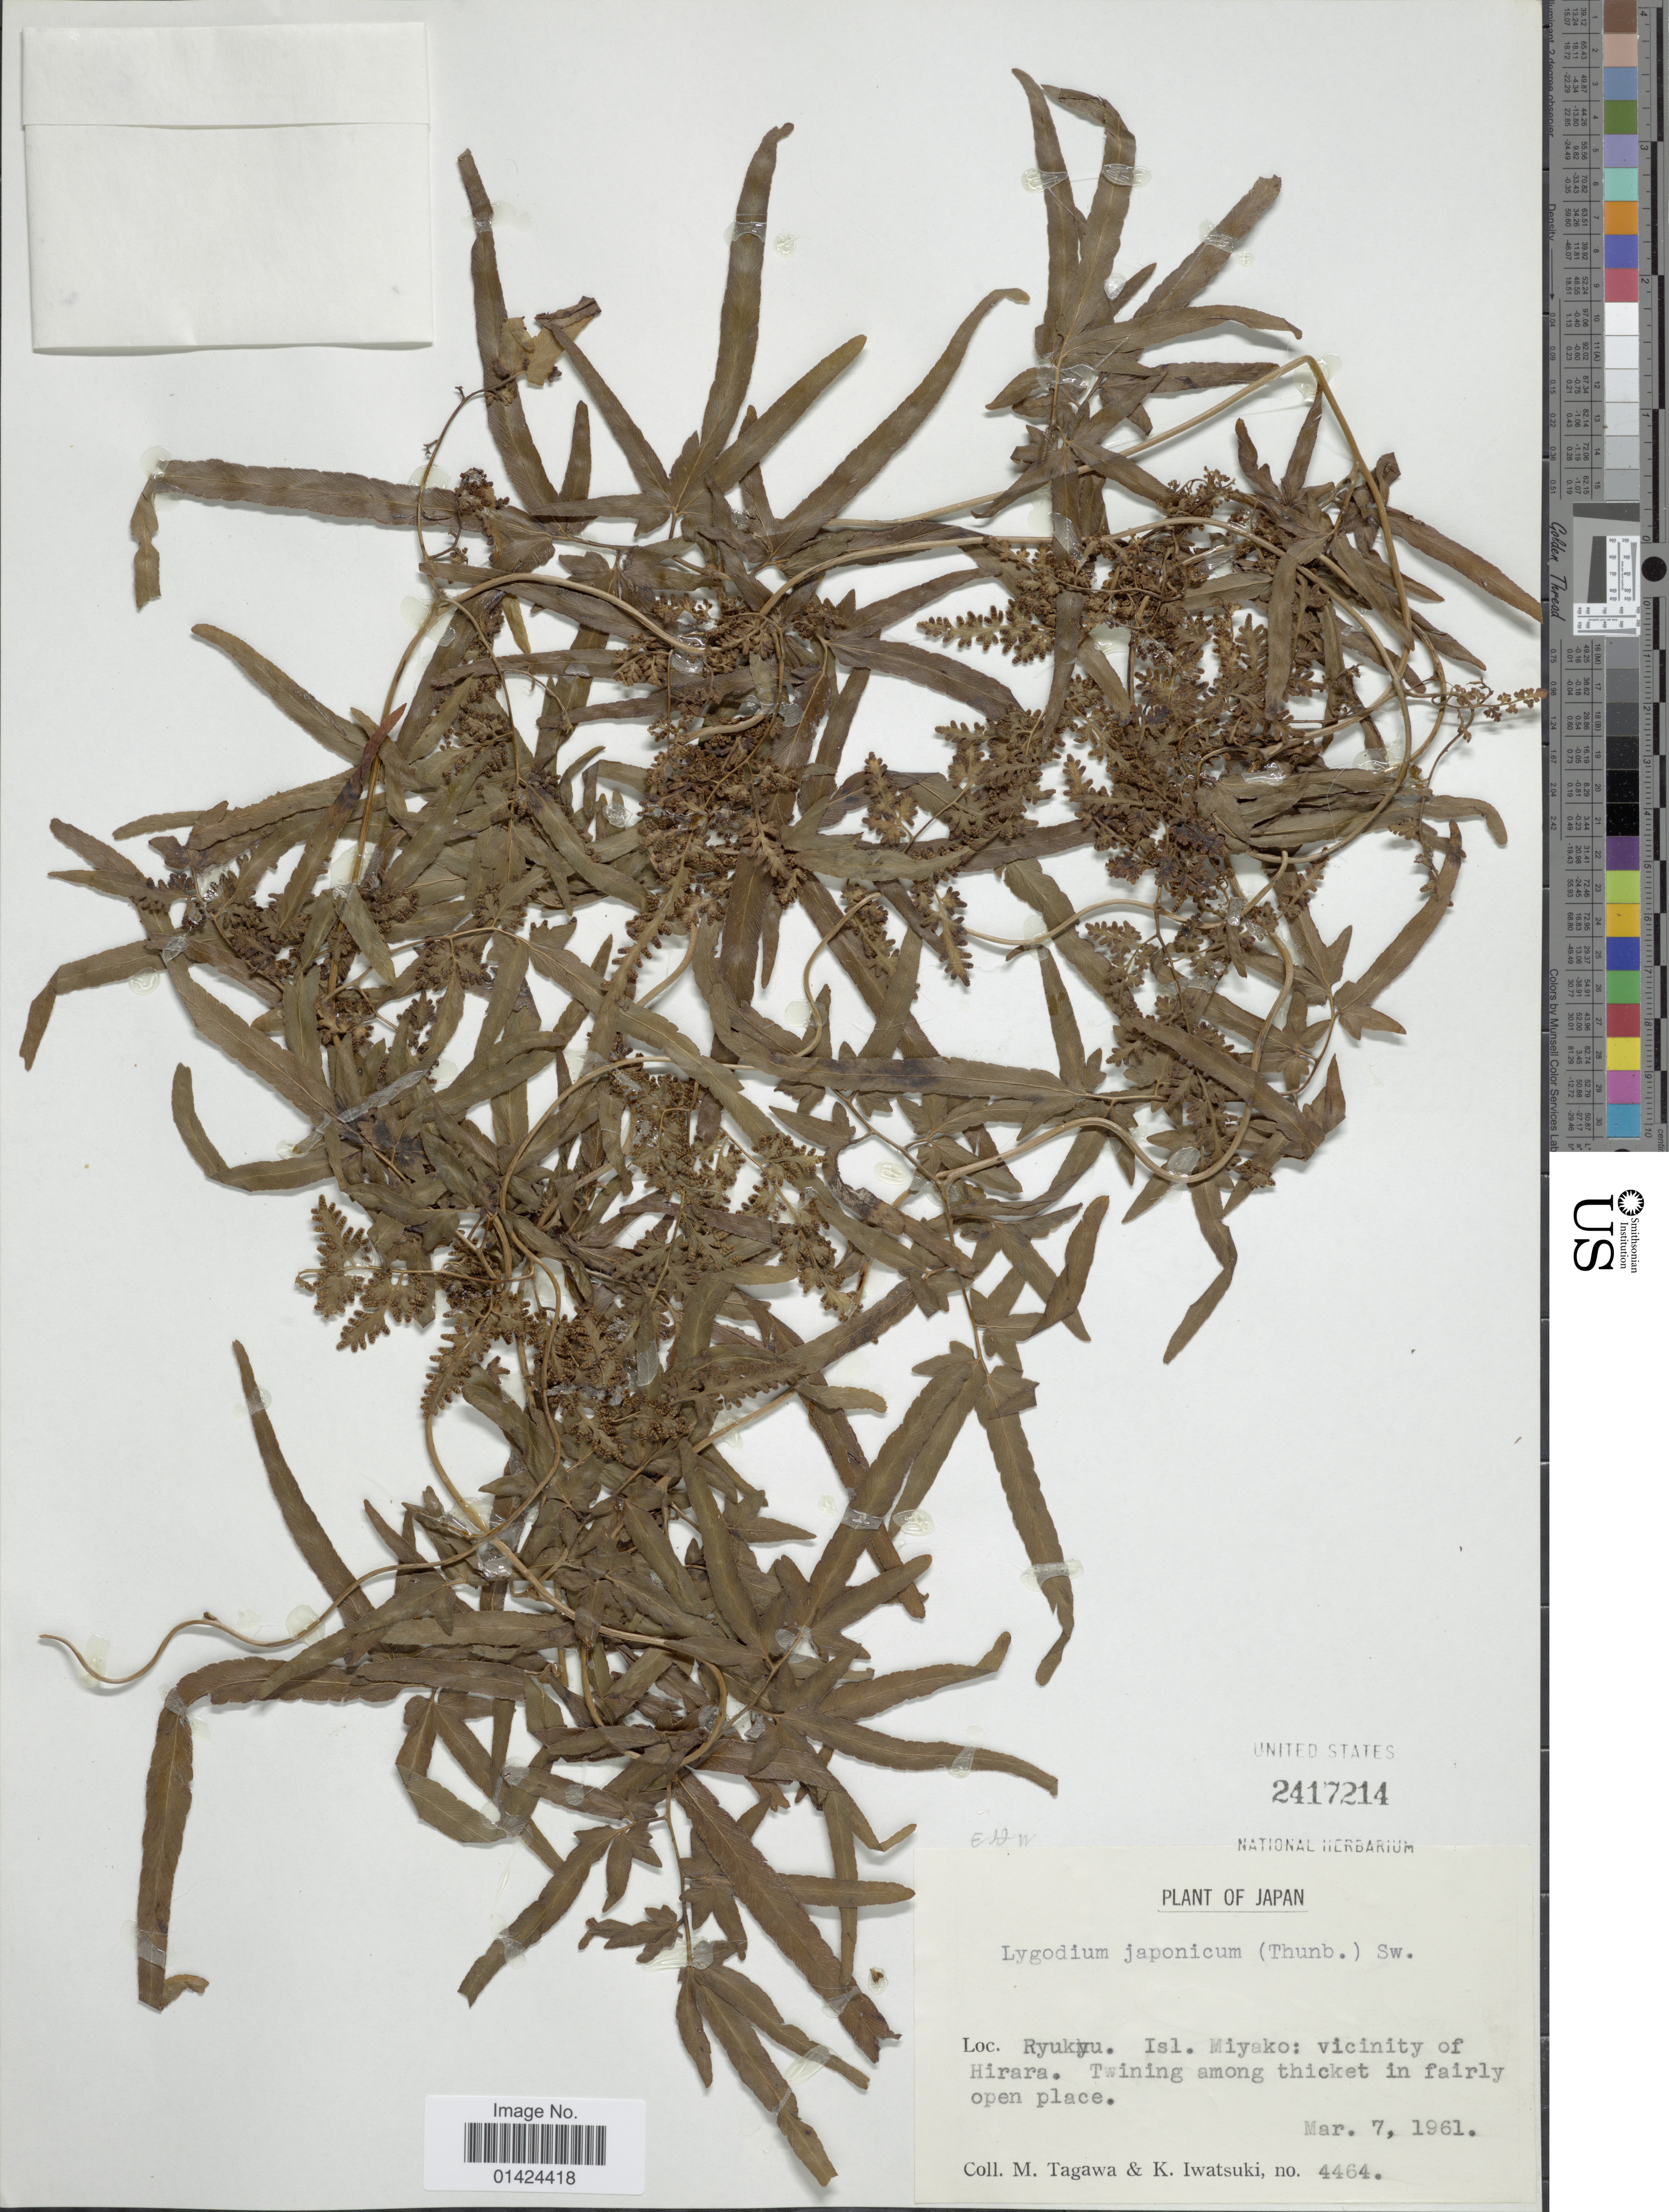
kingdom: Plantae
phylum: Tracheophyta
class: Polypodiopsida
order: Schizaeales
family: Lygodiaceae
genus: Lygodium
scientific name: Lygodium japonicum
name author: (Thunb.) Sw.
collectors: M. Tagawa & K. Iwatsuki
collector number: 4464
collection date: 1961-03-07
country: Japan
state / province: Okinawa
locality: Ryukyu. Isl. Miyako: vicinity of Hirara. Twining among thicket in fairly open place.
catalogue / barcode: US 2417214